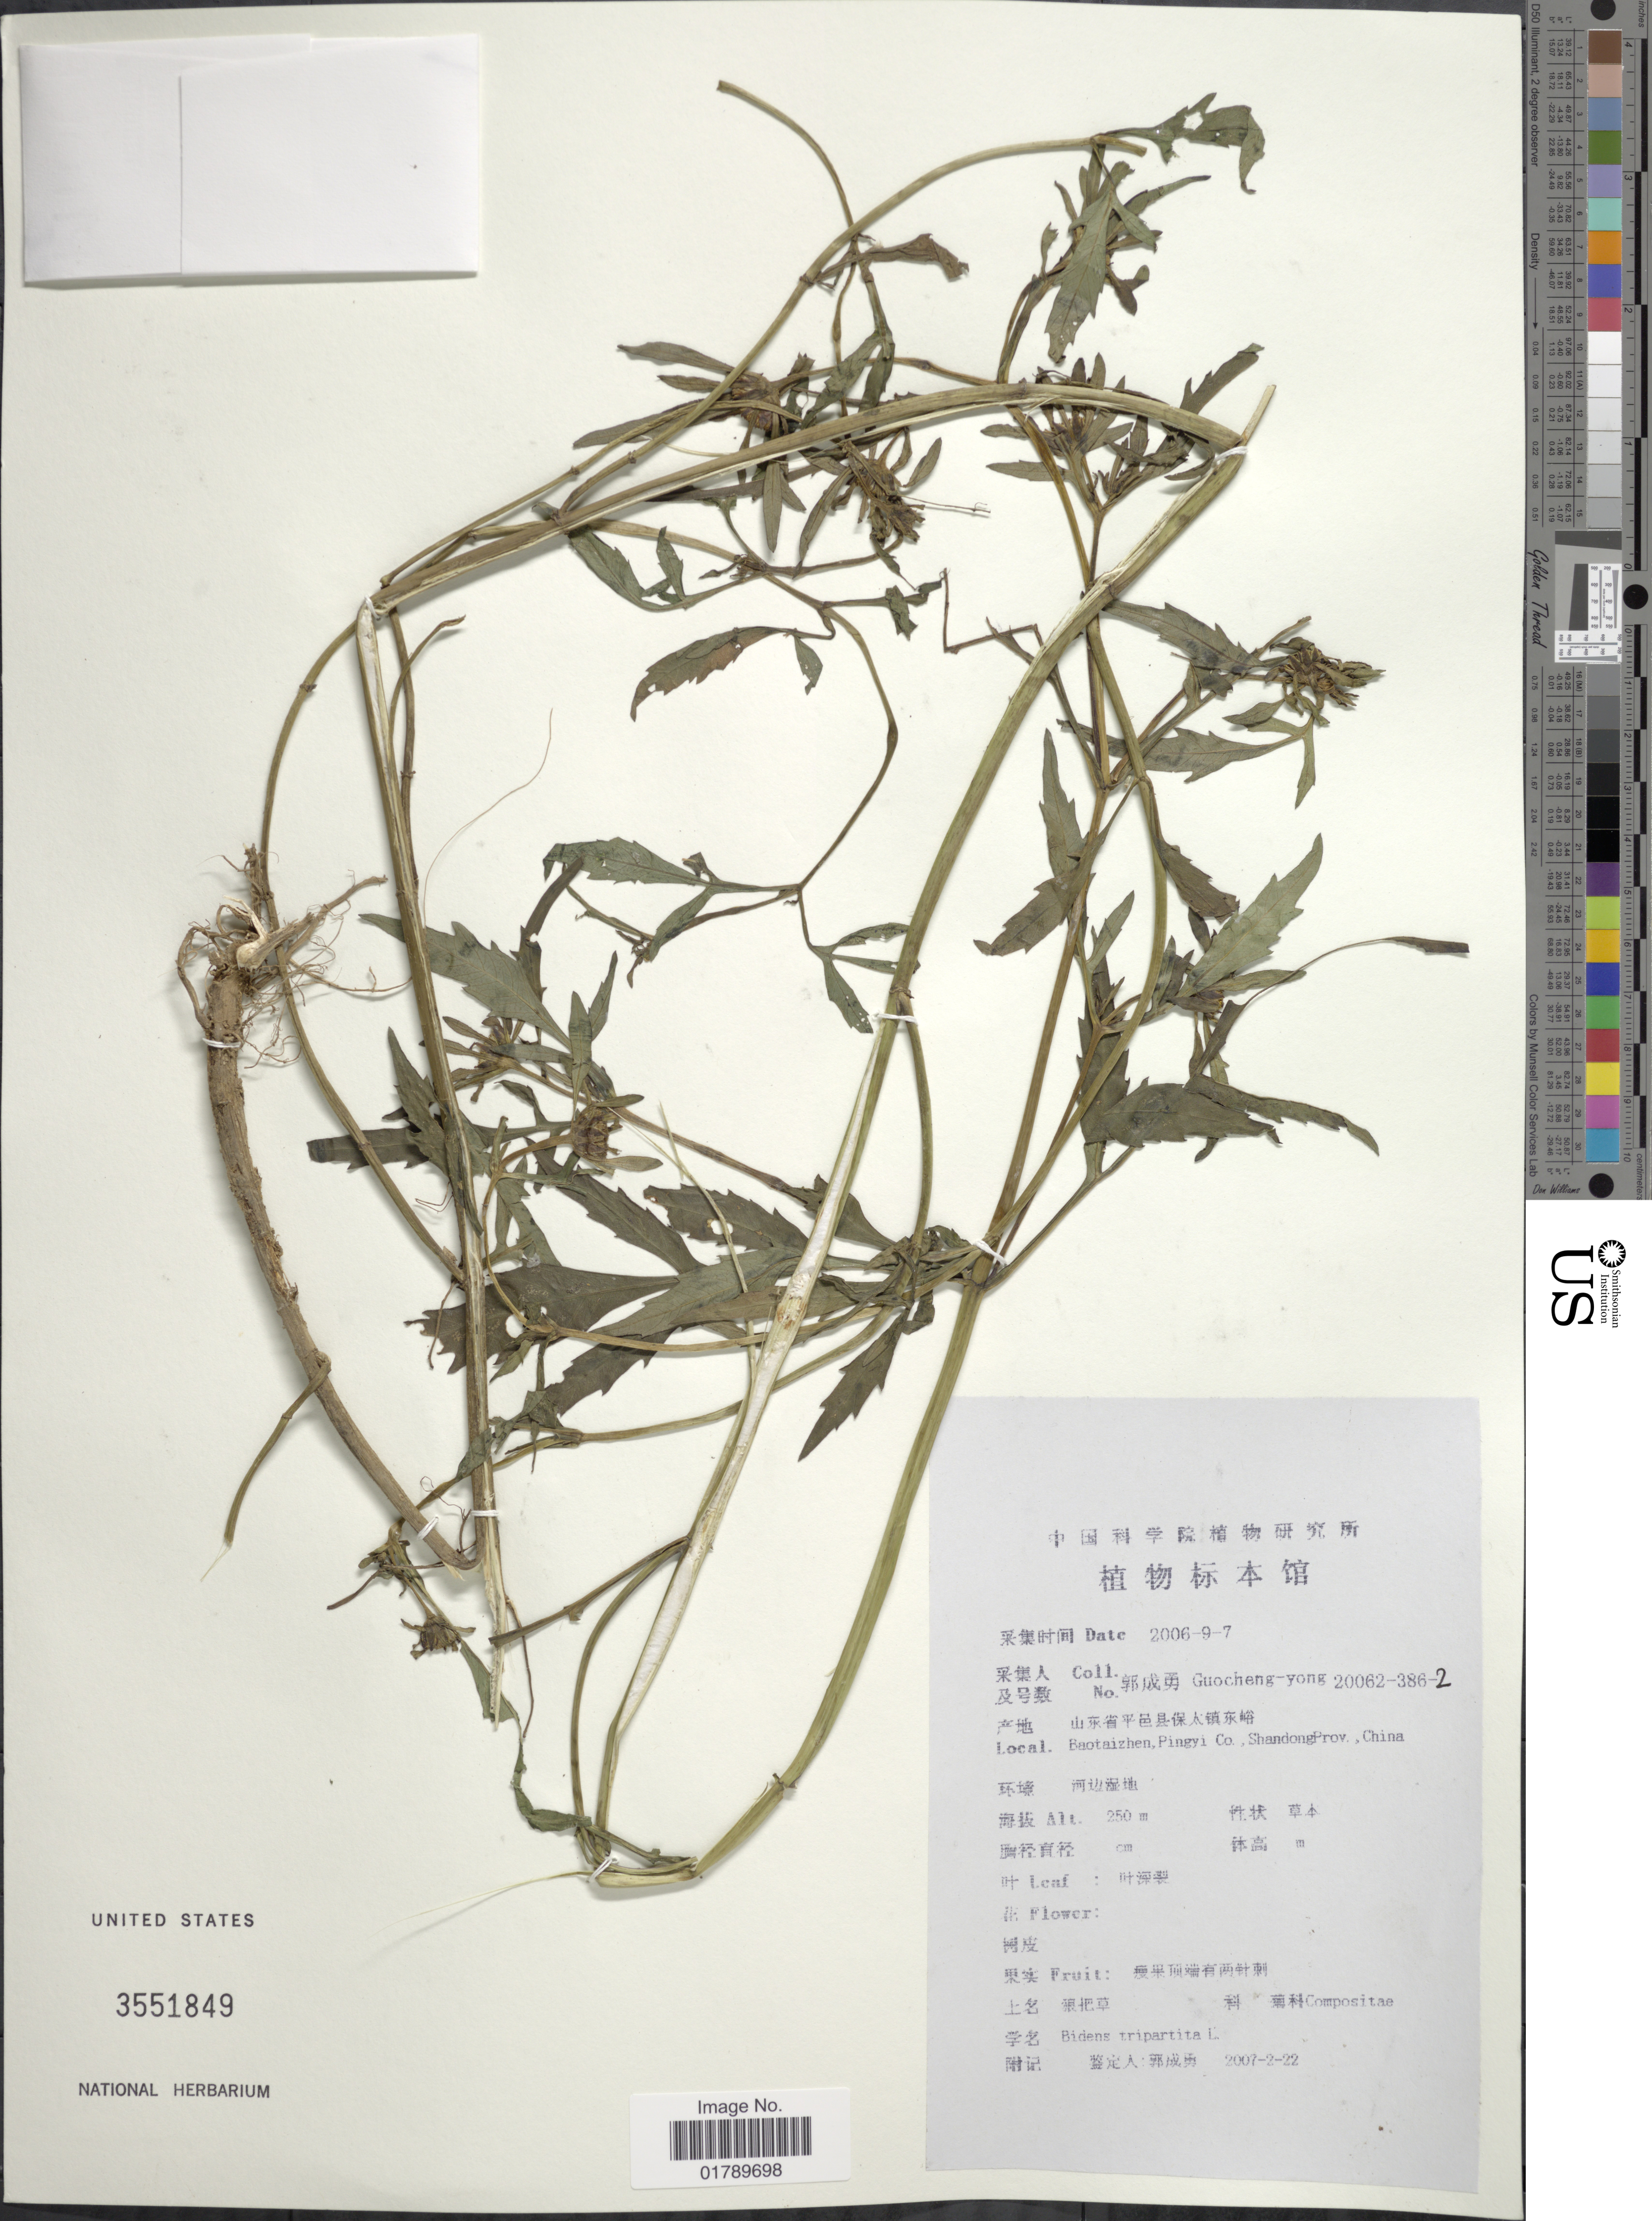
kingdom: Plantae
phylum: Tracheophyta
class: Magnoliopsida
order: Asterales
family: Asteraceae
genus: Bidens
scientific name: Bidens tripartita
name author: L.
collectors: Guo cheng-yong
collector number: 20062-386-2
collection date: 2006-09-07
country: China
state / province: Shandong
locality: Baotaizhen, Pingyi Co., ShandongProv., China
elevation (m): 250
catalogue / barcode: US 3551849